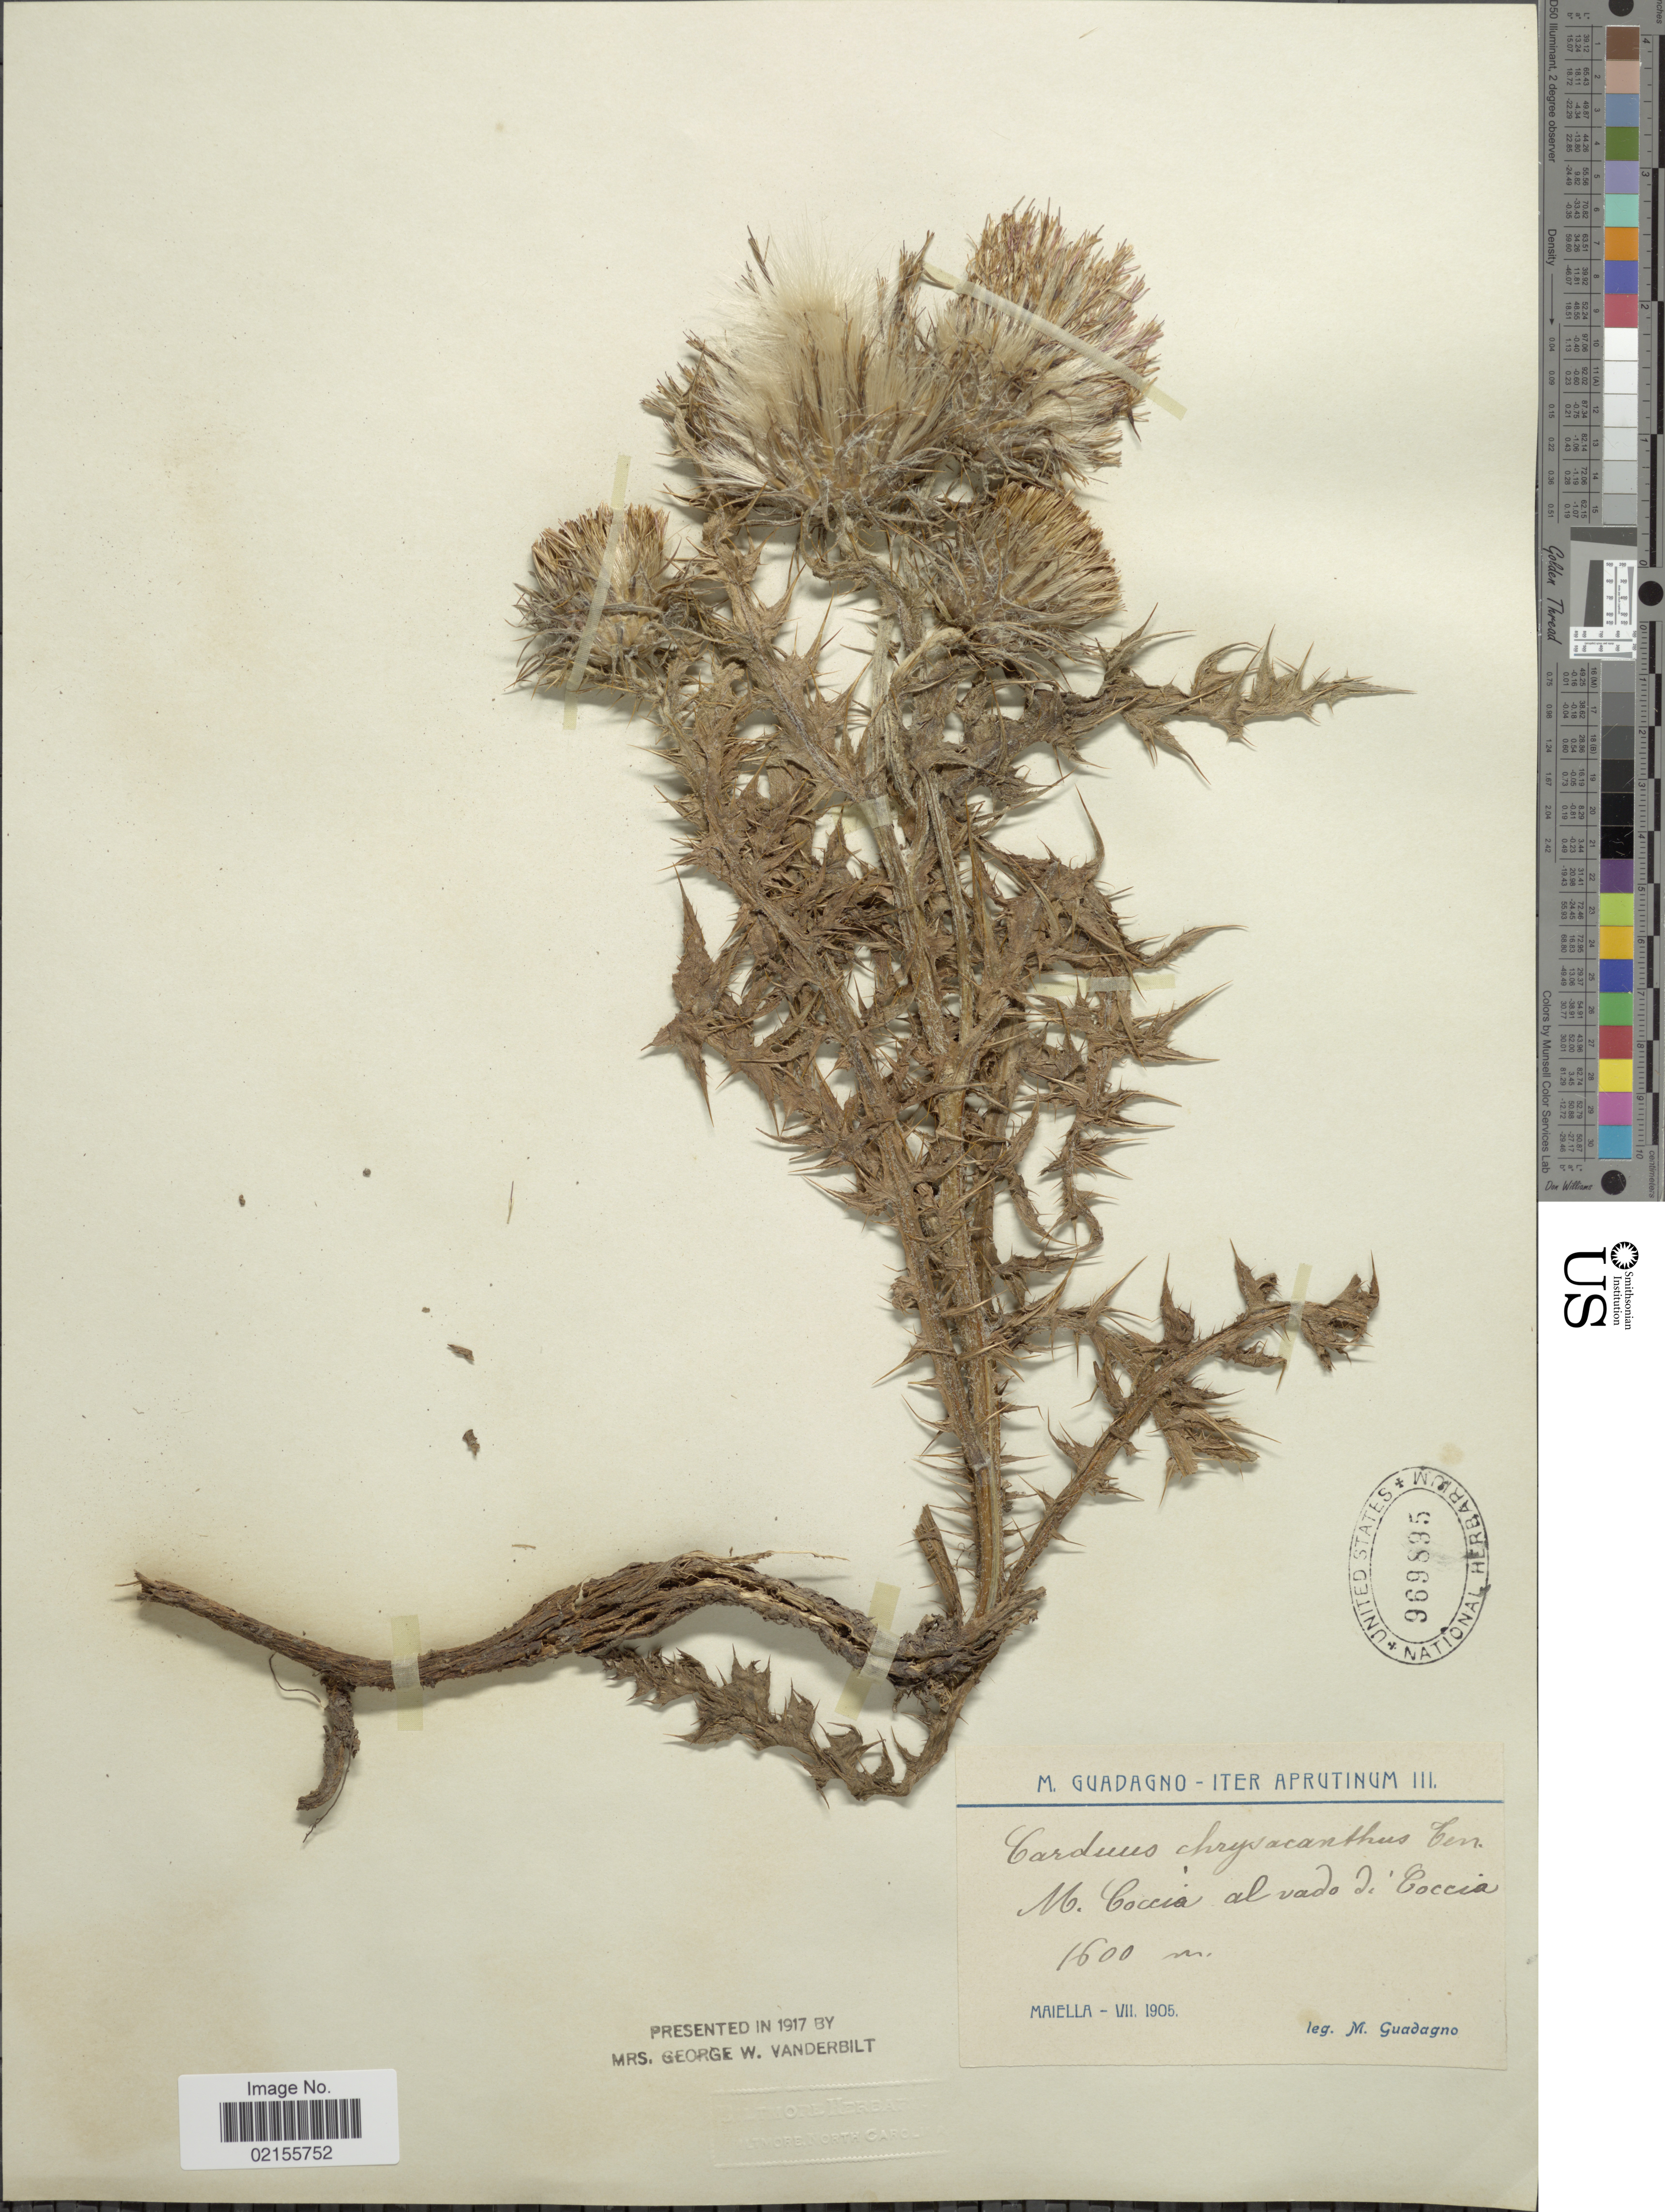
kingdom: Plantae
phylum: Tracheophyta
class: Magnoliopsida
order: Asterales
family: Asteraceae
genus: Carduus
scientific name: Carduus chrysacanthus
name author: Ten.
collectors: M. Guadagno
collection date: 1905-07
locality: M. Coccia al vaod di Cccia, Maiella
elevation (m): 1600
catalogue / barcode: US 969835